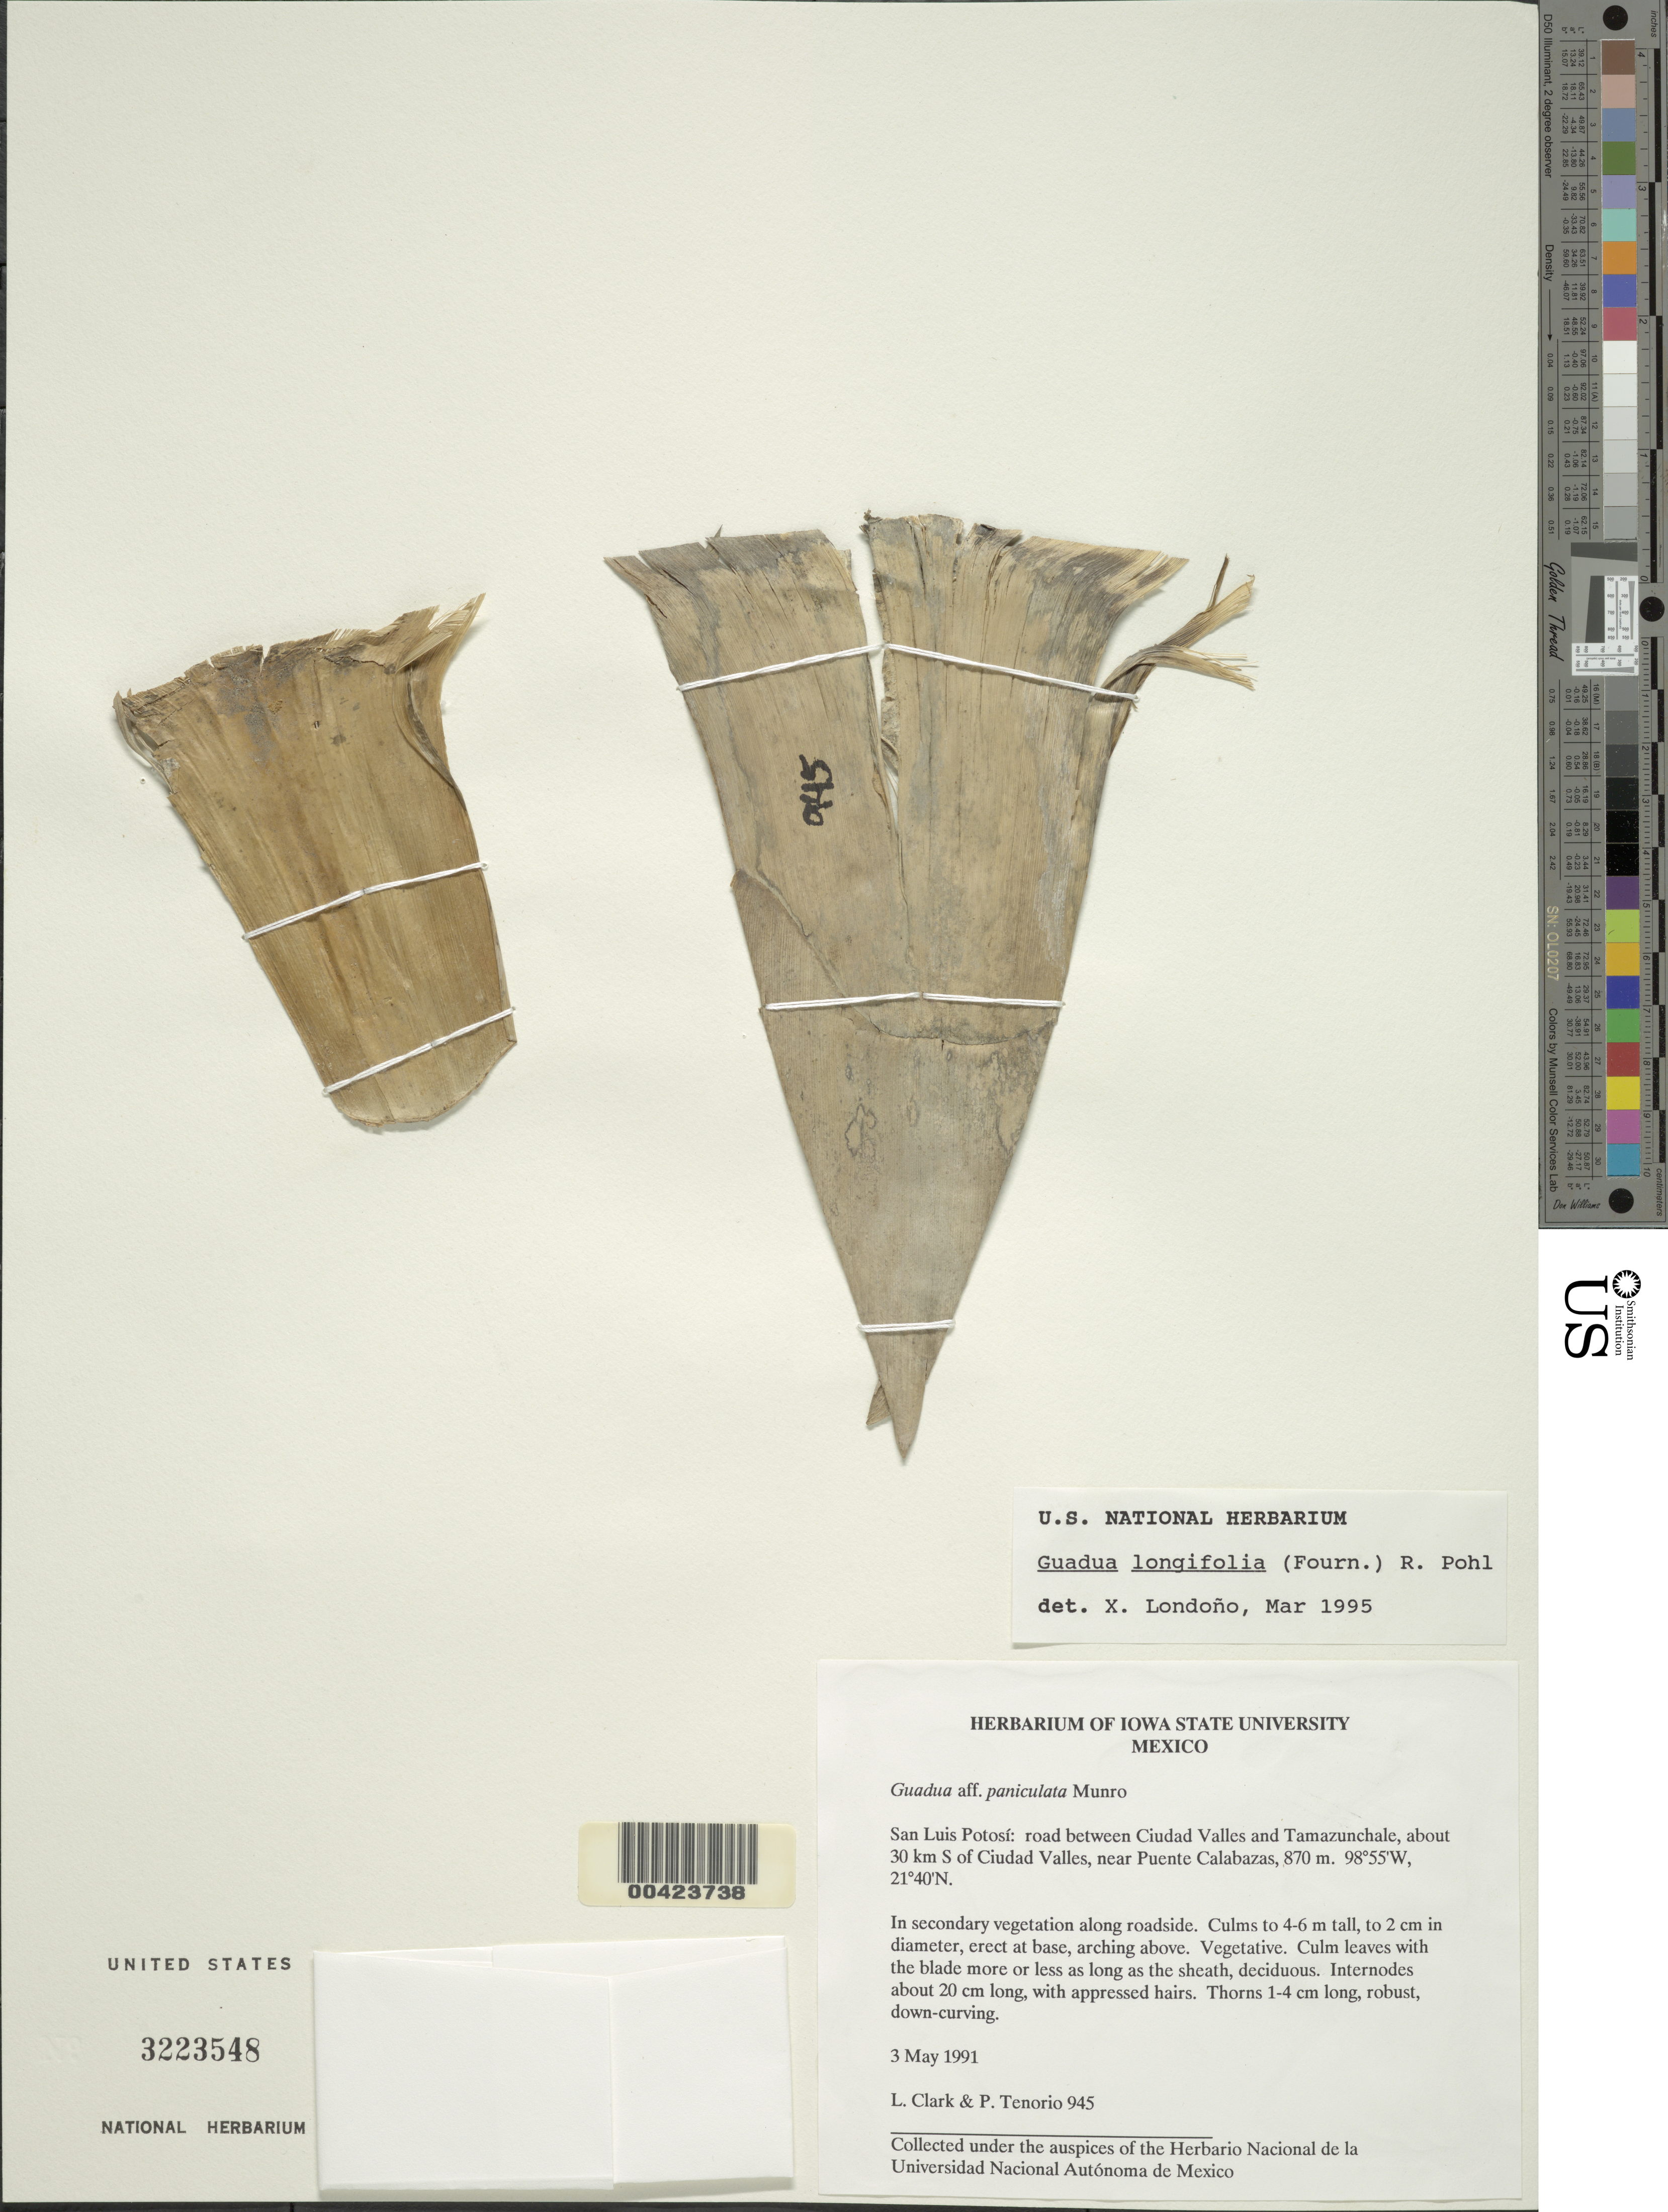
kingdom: Plantae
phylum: Tracheophyta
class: Liliopsida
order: Poales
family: Poaceae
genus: Guadua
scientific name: Guadua longifolia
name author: (E. Fourn.) R.W. Pohl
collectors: L. G. Clark & P. Tenorio L.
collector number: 945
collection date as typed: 03 May 1991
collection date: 1991-05-03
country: Mexico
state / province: San Luis Potosí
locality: Puente calabazas, near, rd between cd. valles and Tamazunchale, about 30 km S of cd valles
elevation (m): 870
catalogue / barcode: US 3223548